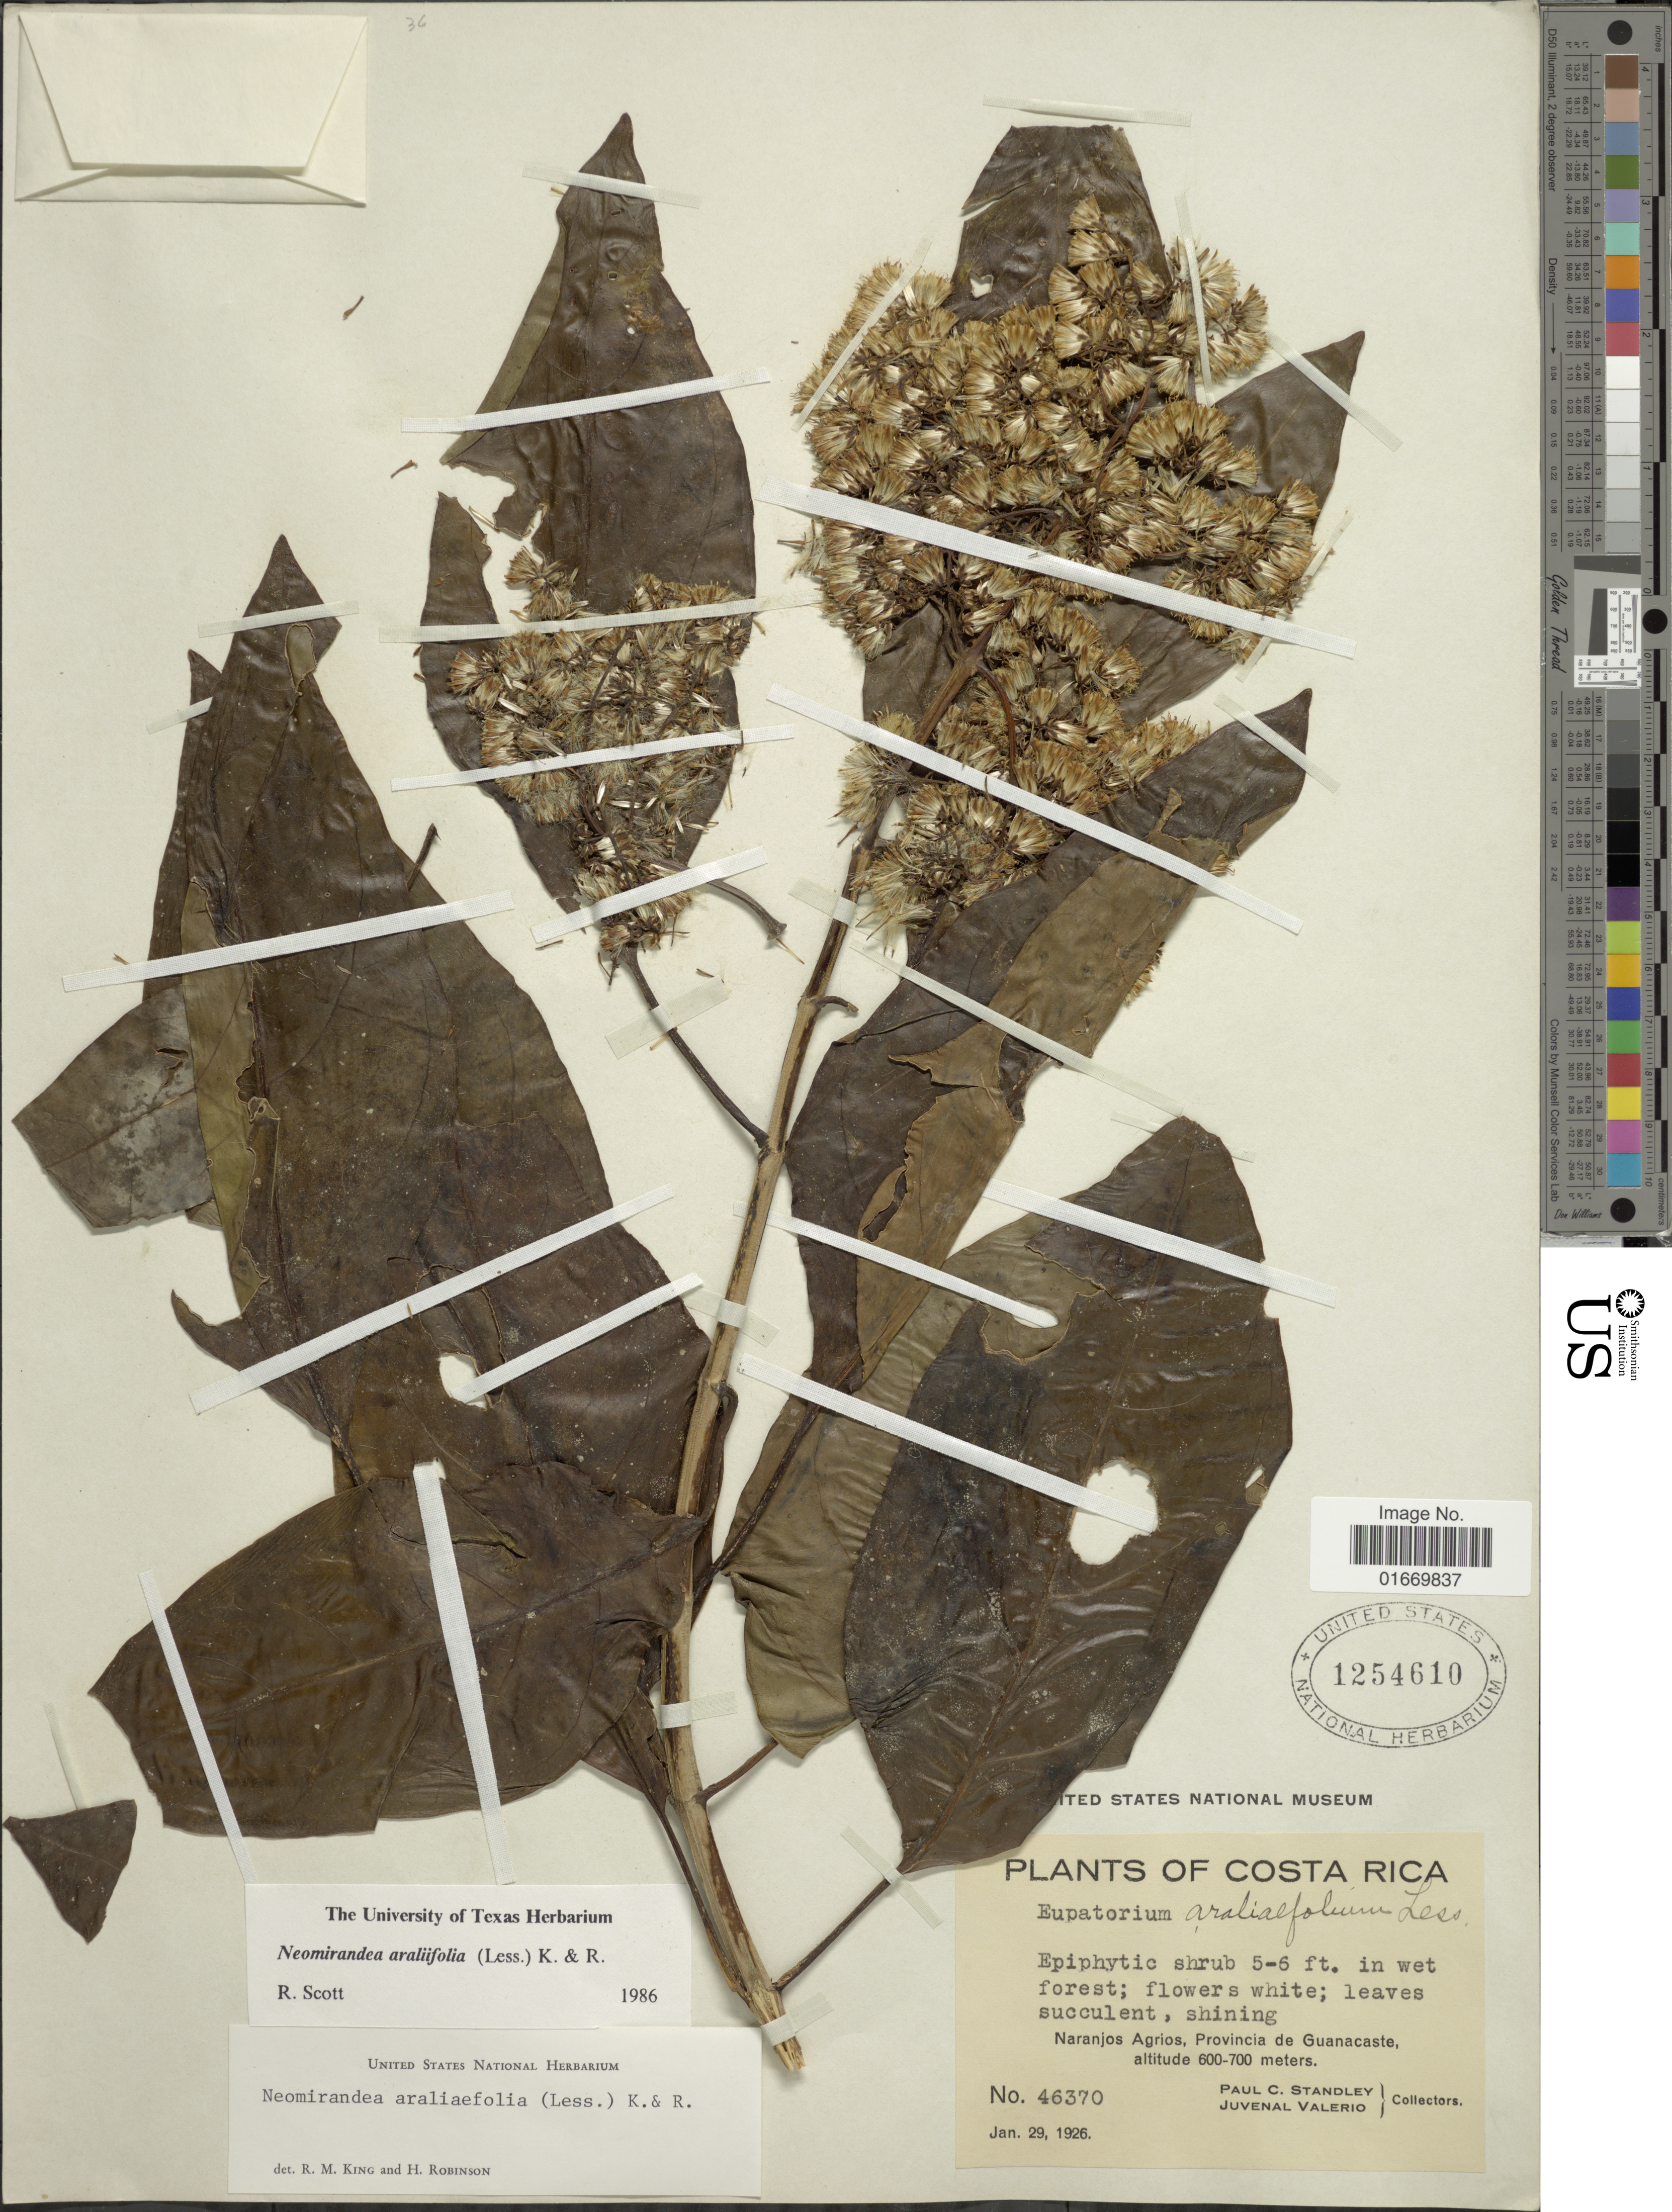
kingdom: Plantae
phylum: Tracheophyta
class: Magnoliopsida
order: Asterales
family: Asteraceae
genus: Neomirandea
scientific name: Neomirandea araliaefolia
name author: (Less.) R.M. King & H. Rob.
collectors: P. C. Standley & J. Valerio R.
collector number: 46370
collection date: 1926-01-29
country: Costa Rica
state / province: Guanacaste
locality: Naranjos Agrios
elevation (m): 600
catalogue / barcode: US 1254610